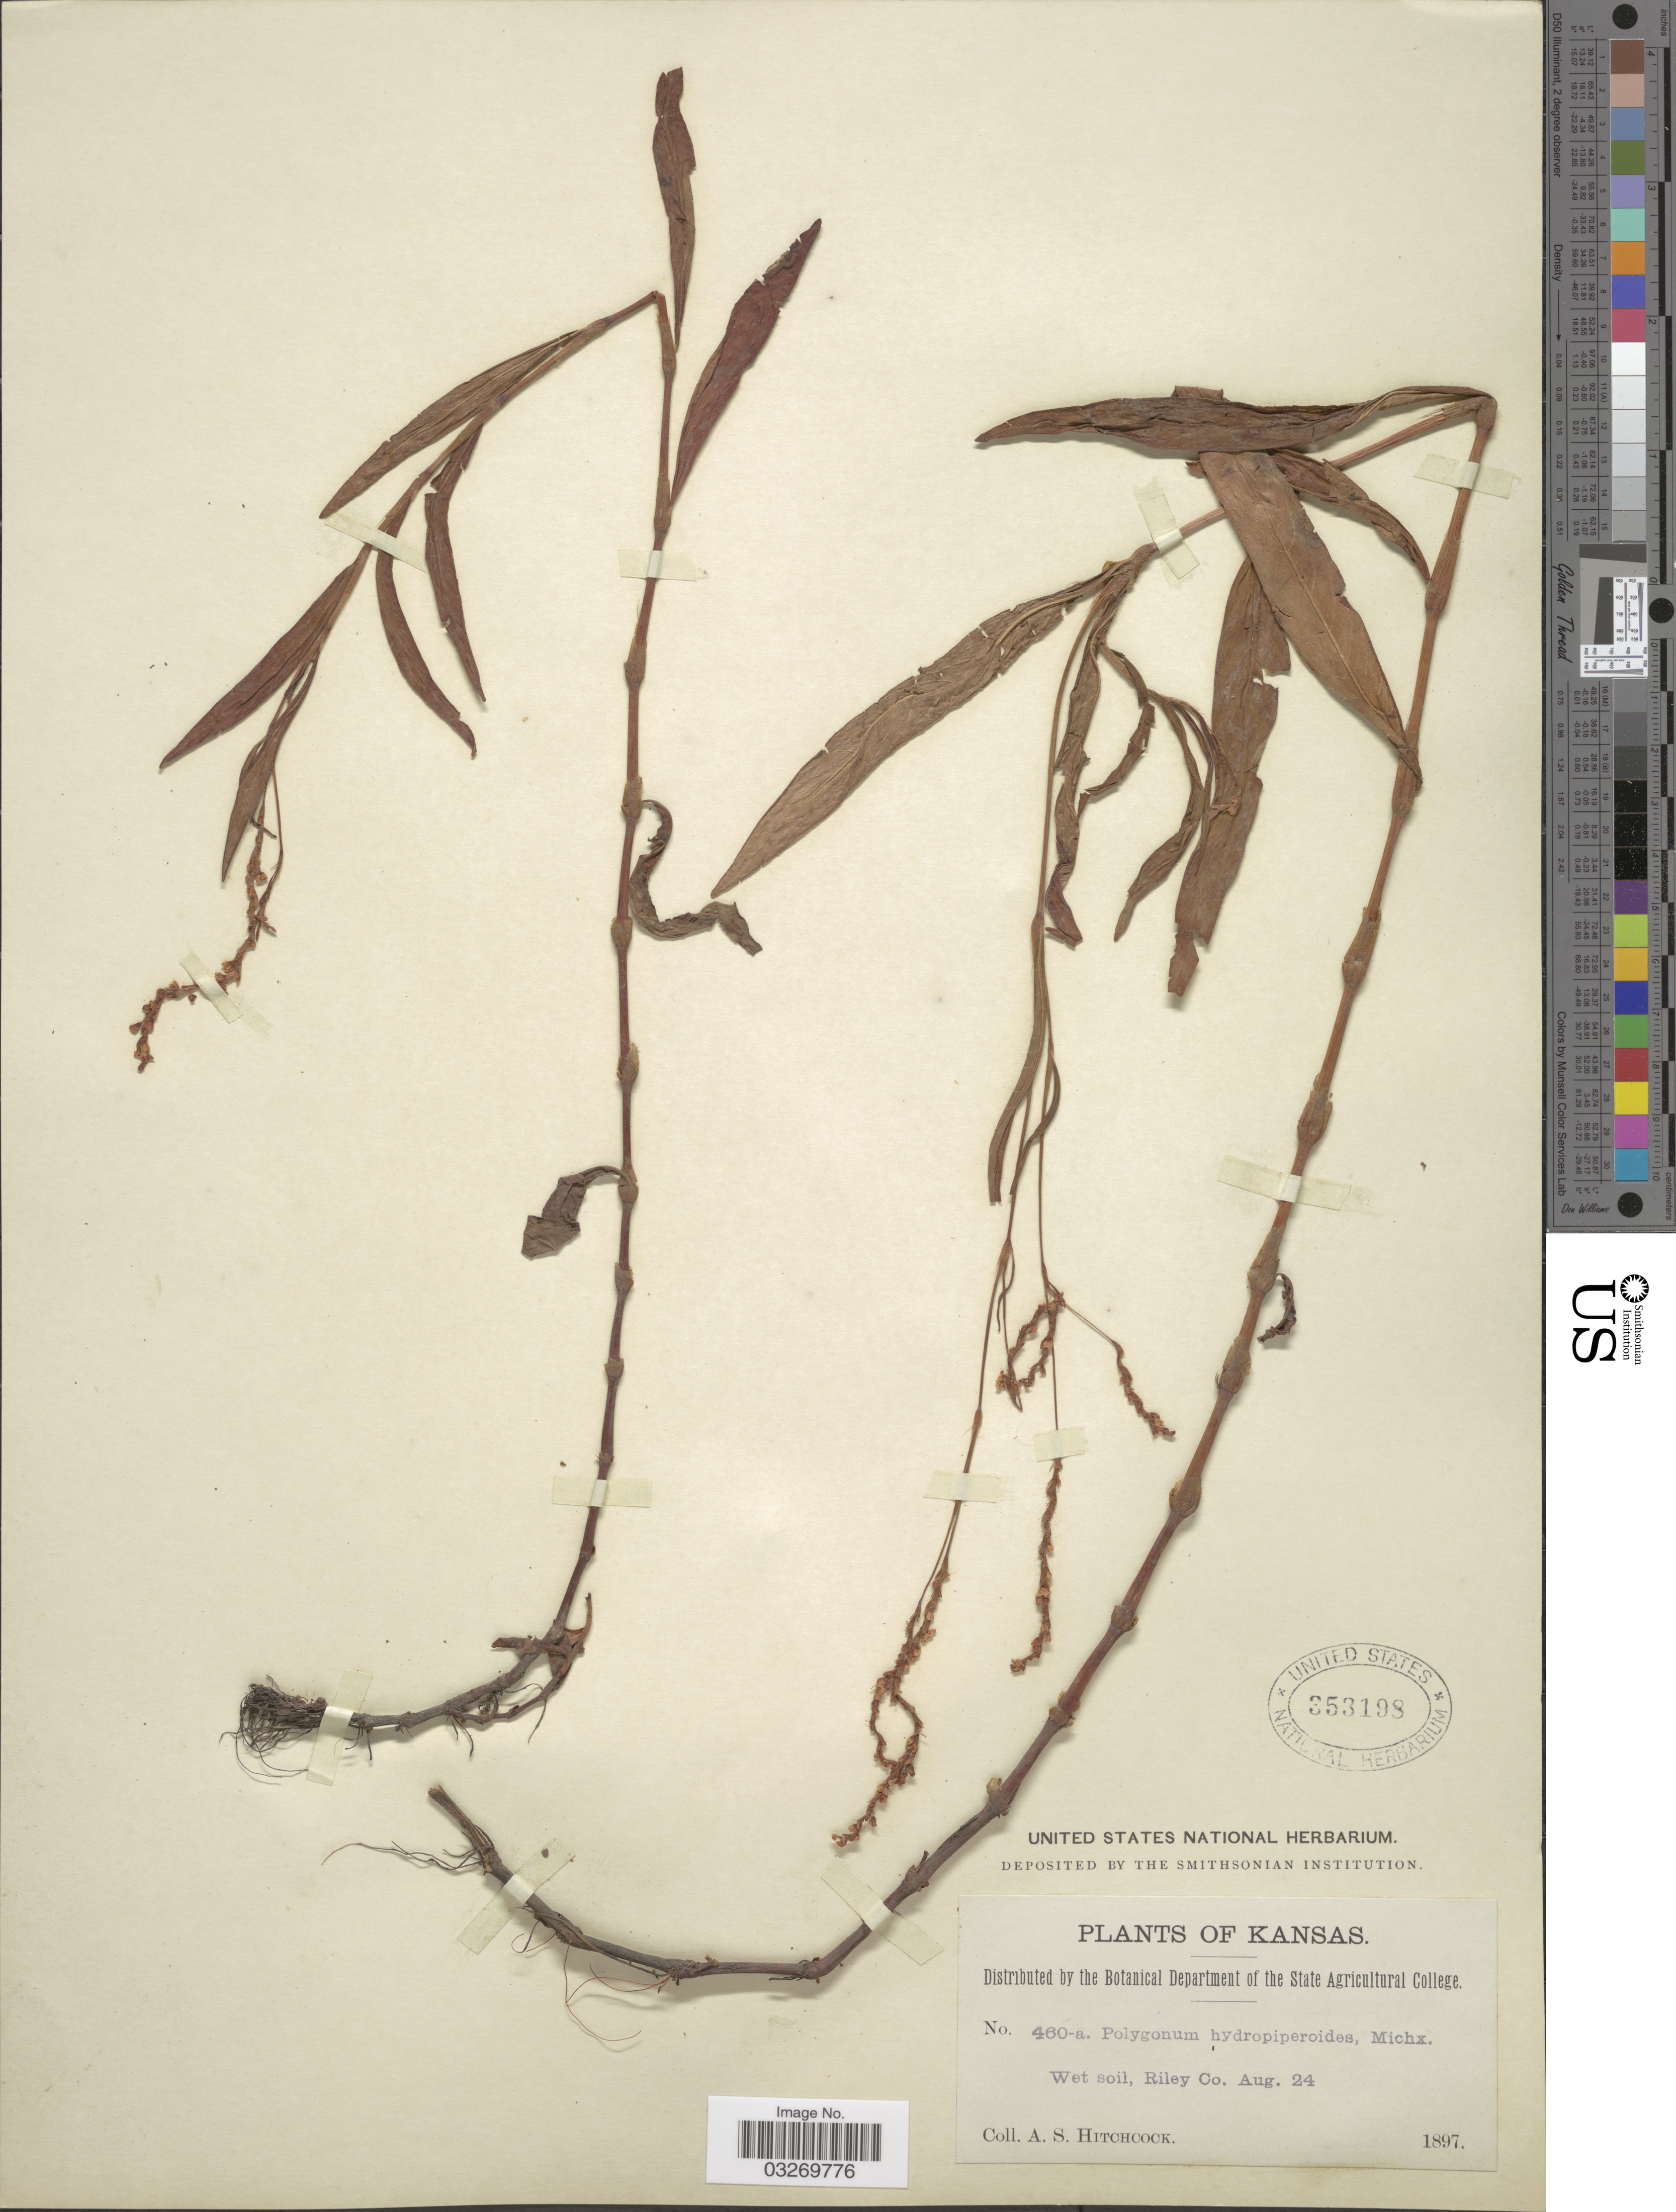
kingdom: Plantae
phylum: Tracheophyta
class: Magnoliopsida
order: Caryophyllales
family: Polygonaceae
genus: Persicaria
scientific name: Persicaria hydropiperoides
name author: (Michx.) Small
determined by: Atha, D. E.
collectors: A. S. Hitchcock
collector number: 460-a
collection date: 1897-08-24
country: United States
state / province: Kansas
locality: Wet soil, Riley Co.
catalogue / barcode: US 353198